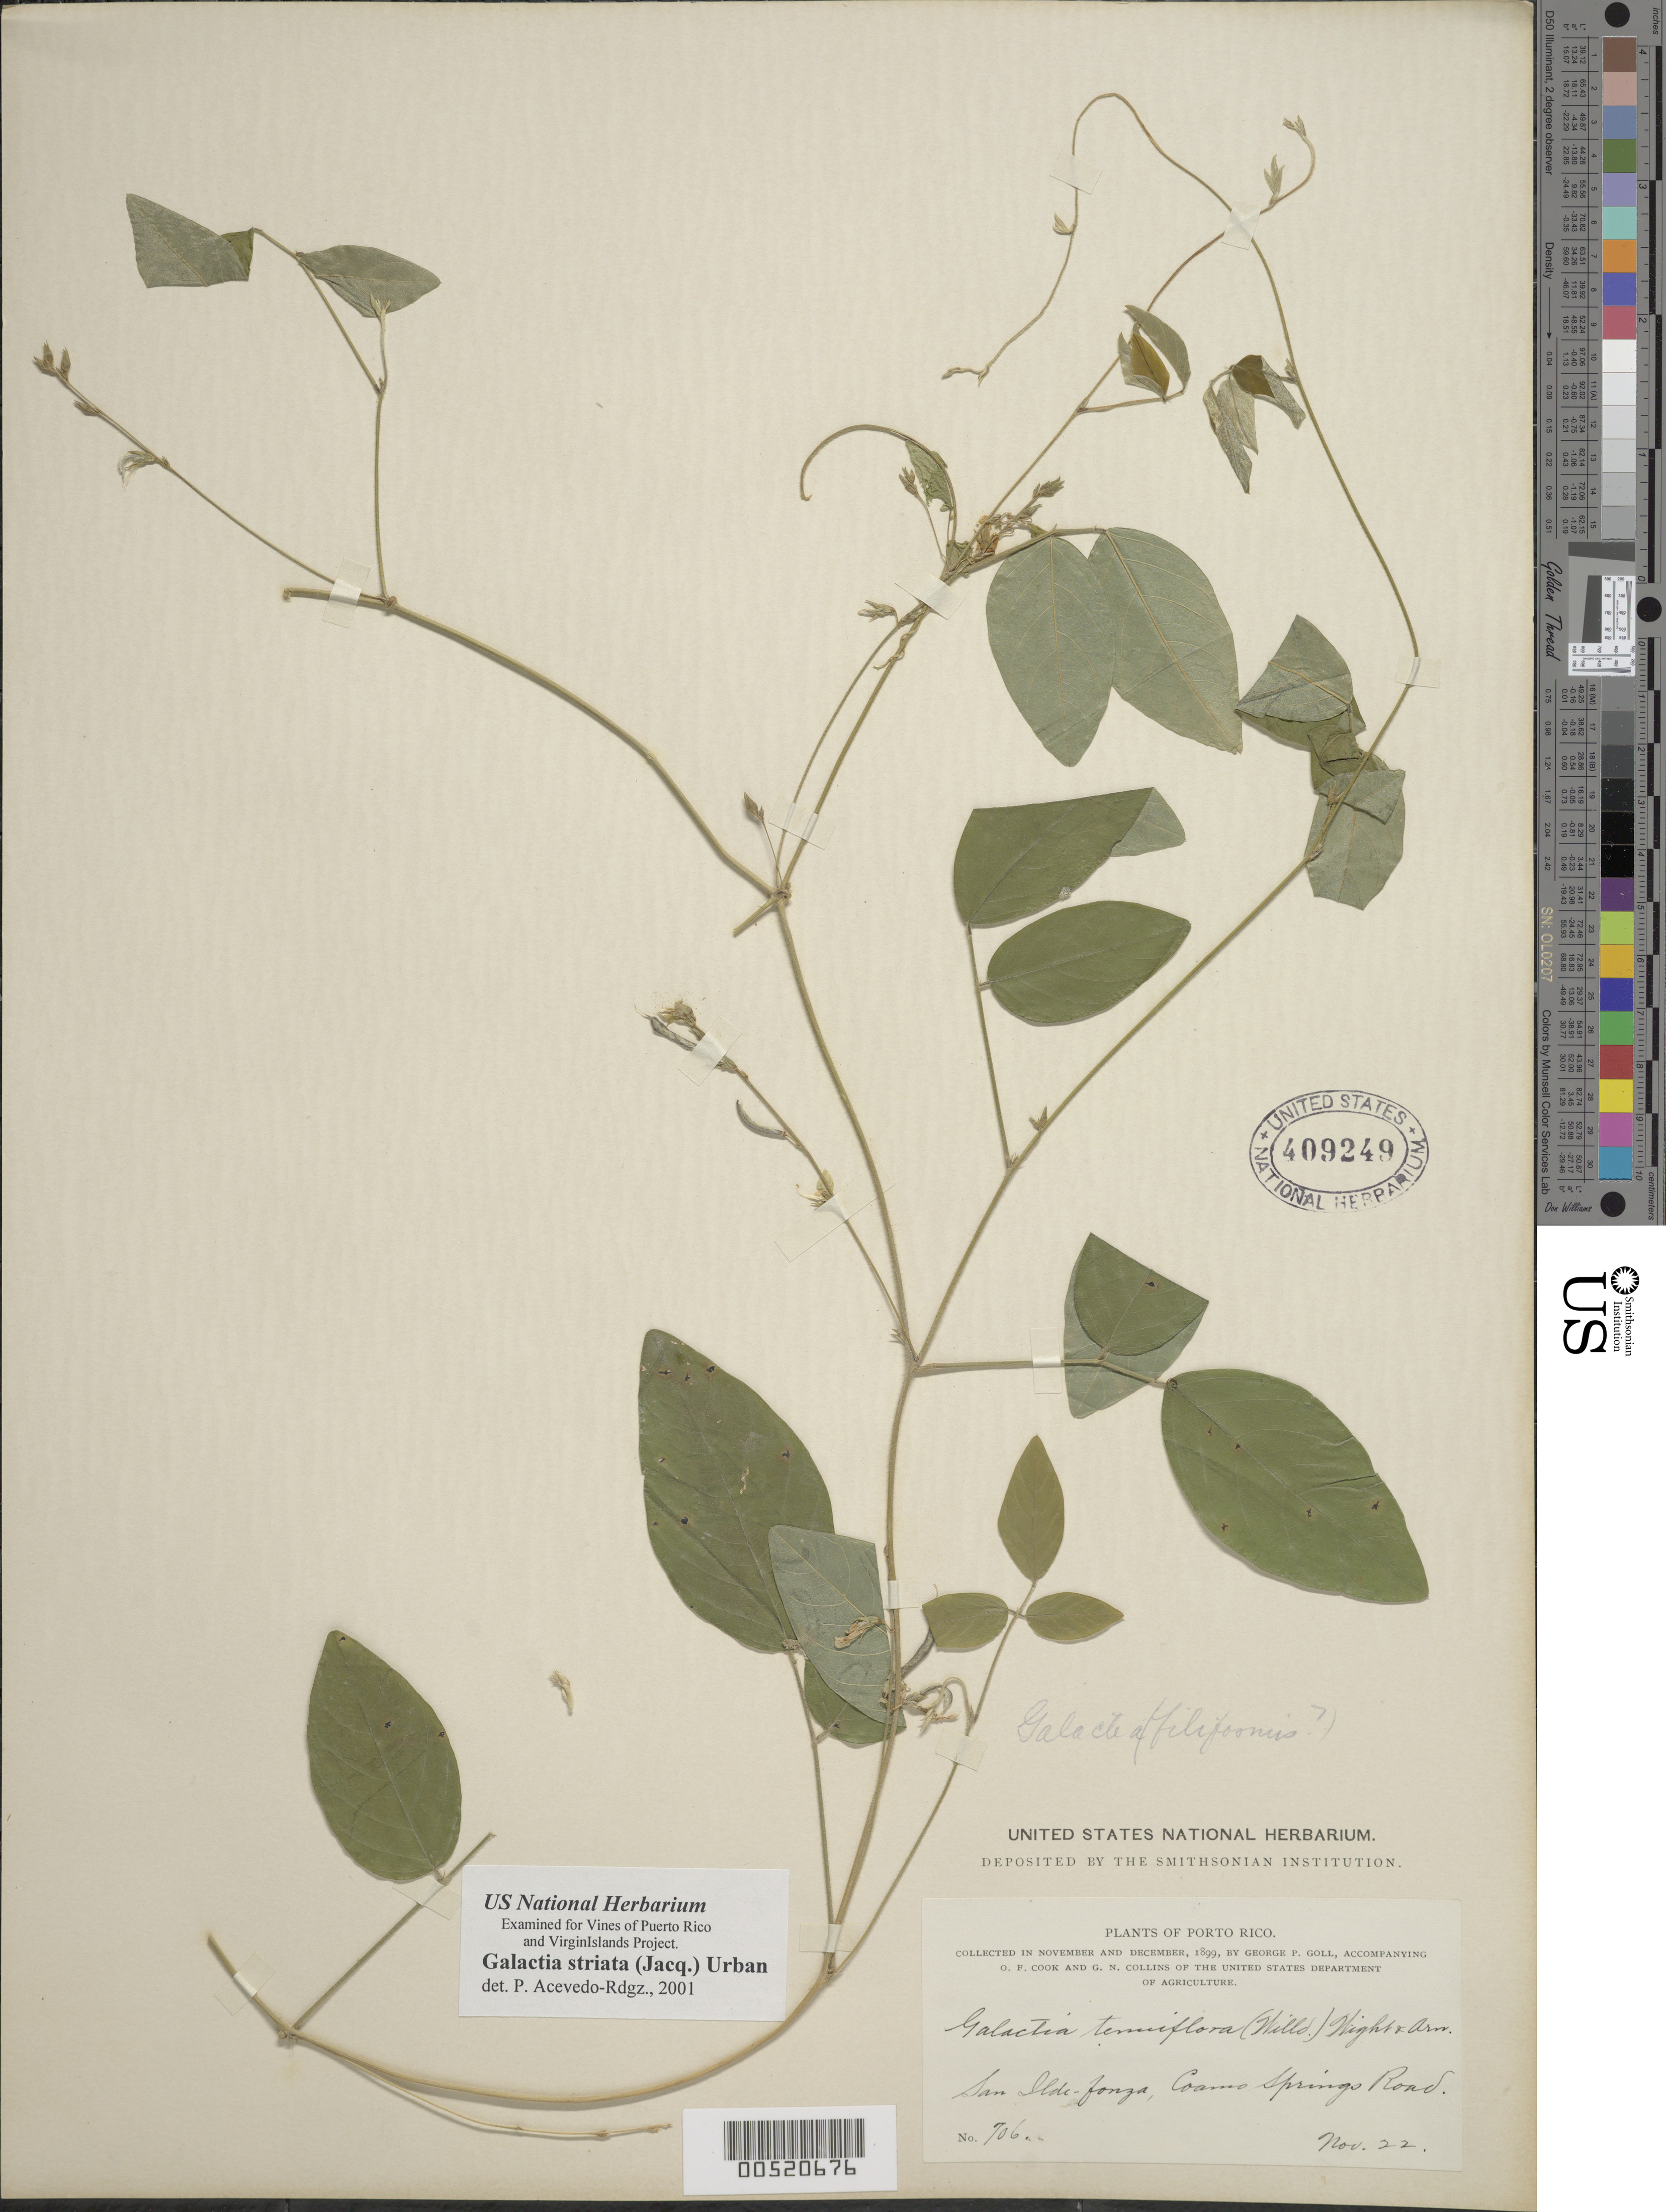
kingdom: Plantae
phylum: Tracheophyta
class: Magnoliopsida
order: Fabales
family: Fabaceae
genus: Galactia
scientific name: Galactia striata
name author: (Jacq.) Urb.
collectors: G. Goll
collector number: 706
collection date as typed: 22 Nov 1899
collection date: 1899-11-22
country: Puerto Rico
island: Greater Antilles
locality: San Ilde-fonza, Coamo Springss Road.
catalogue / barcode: US 409249